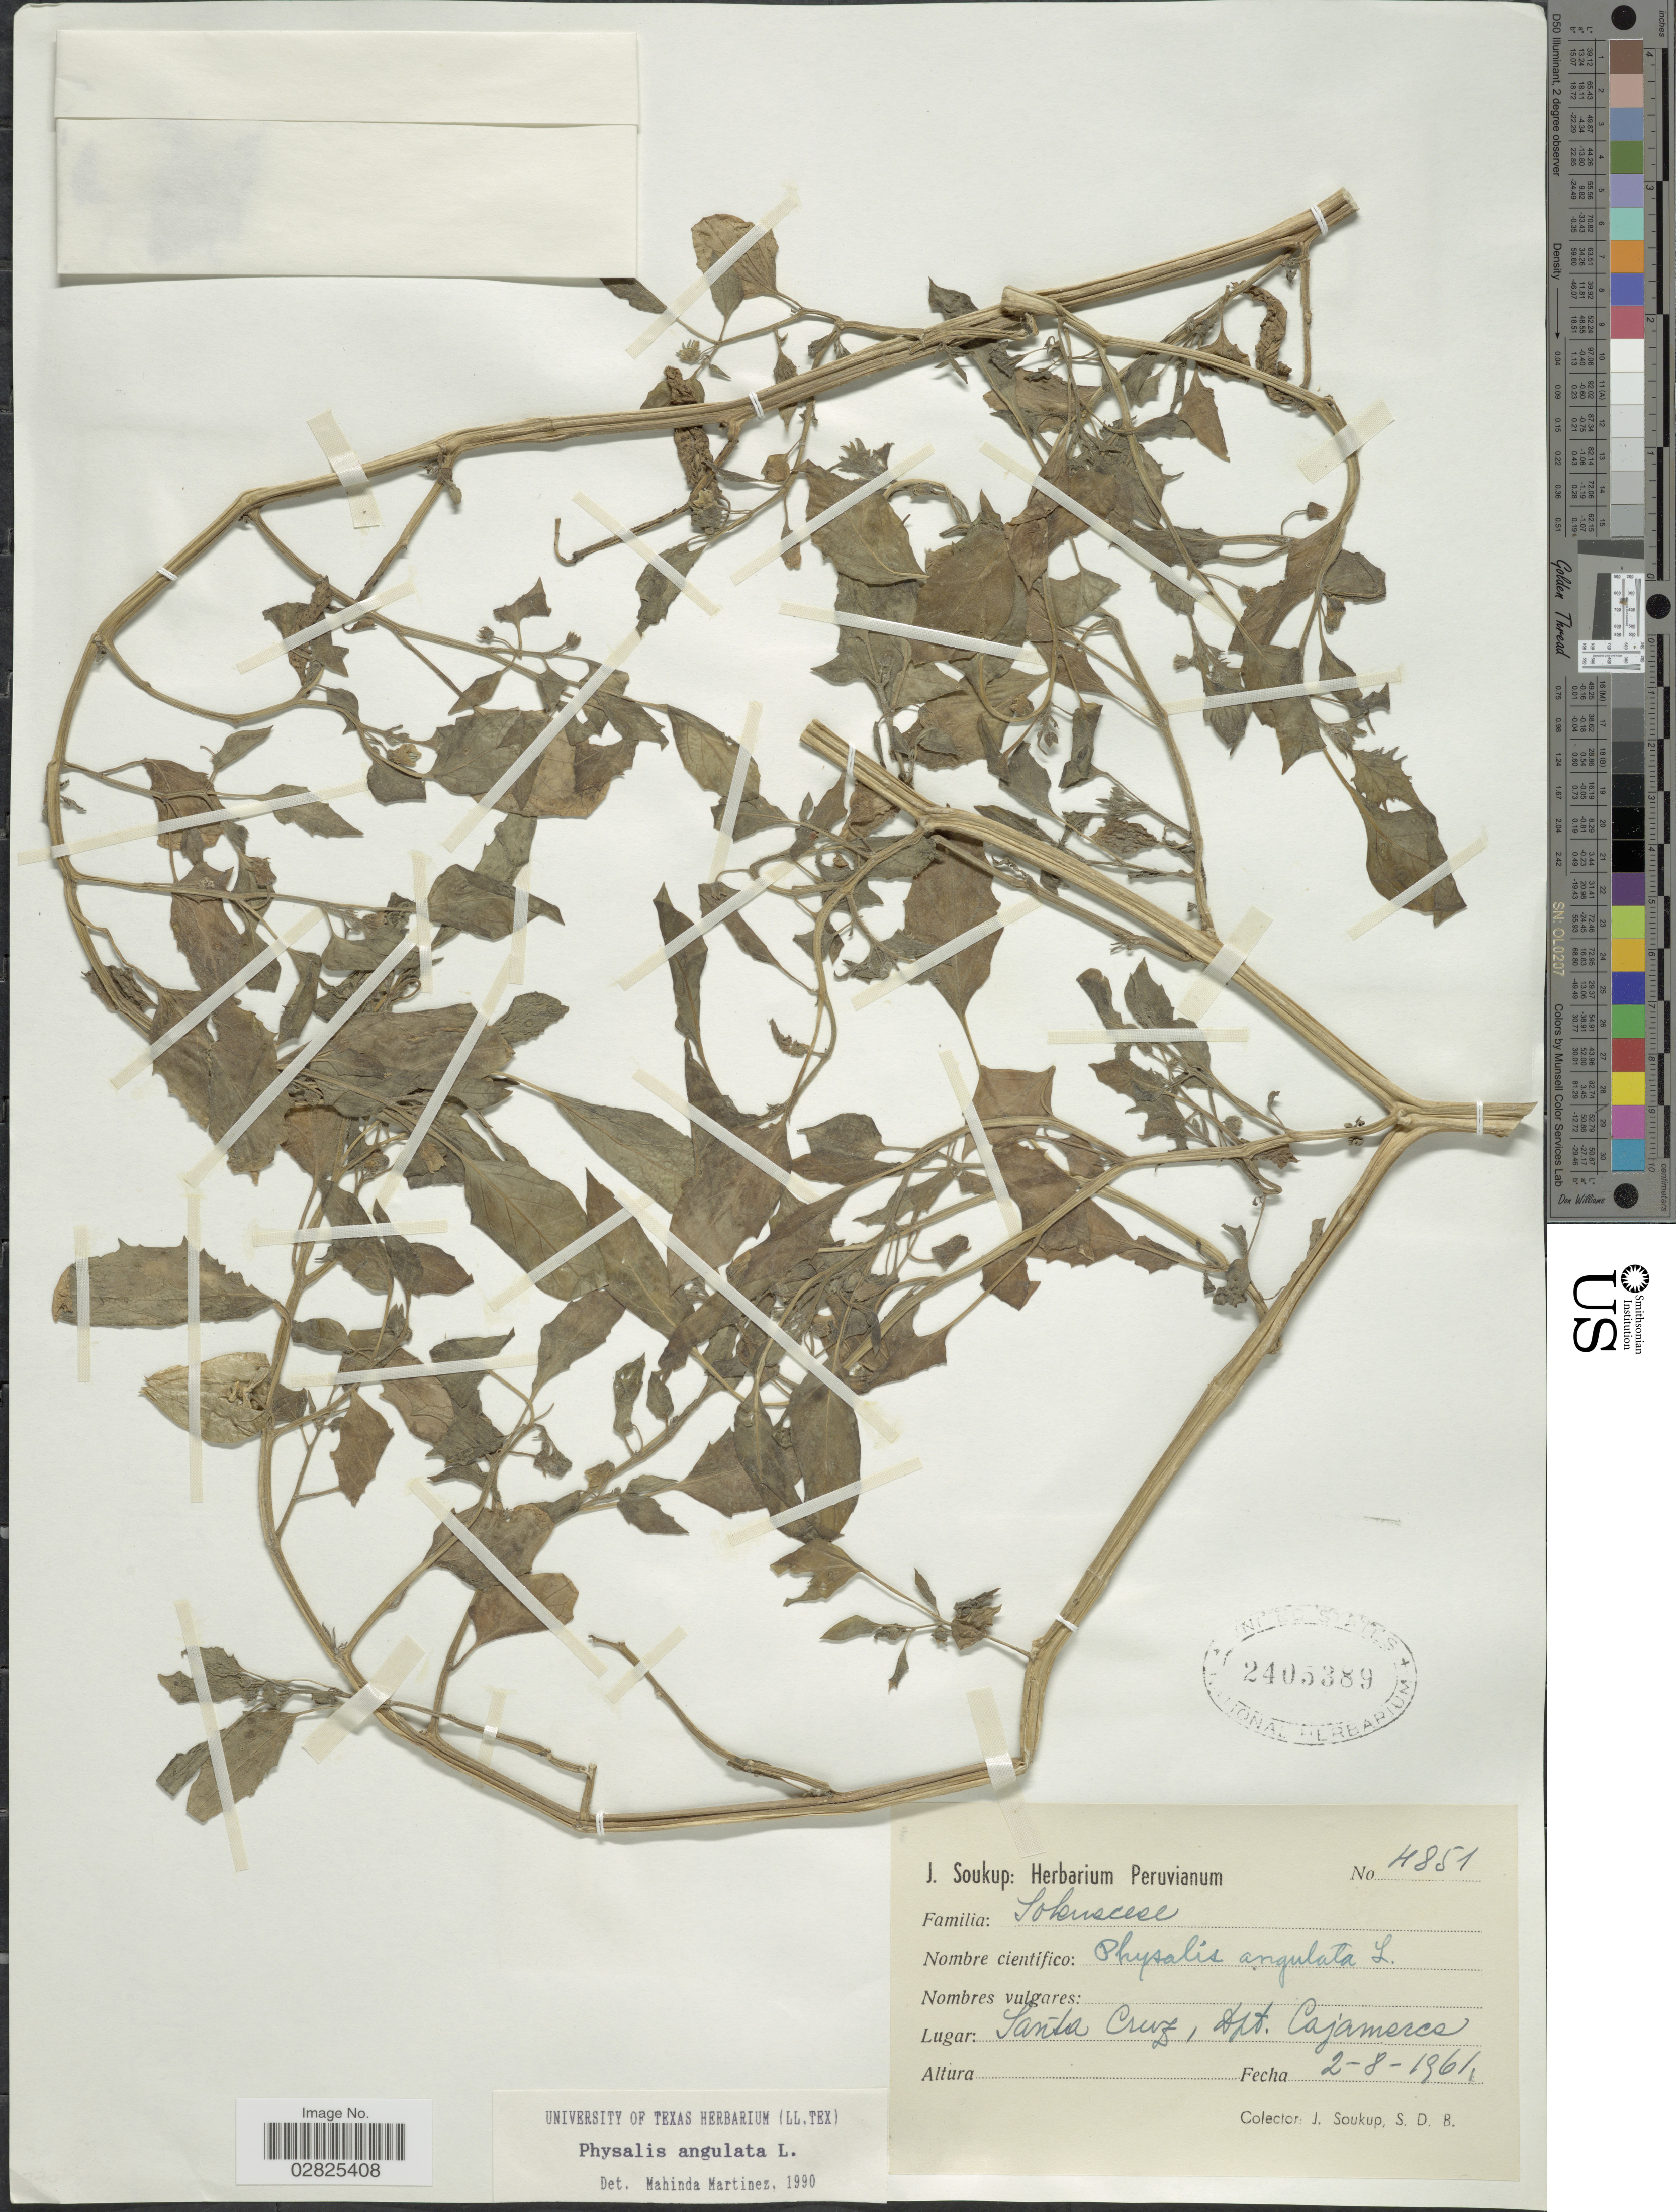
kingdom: Plantae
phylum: Tracheophyta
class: Magnoliopsida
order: Solanales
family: Solanaceae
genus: Physalis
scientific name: Physalis angulata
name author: L.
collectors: J. Soukup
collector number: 4851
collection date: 1961-08-02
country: Peru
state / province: Cajamarca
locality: Santa Cruz, Dpt. Cajamarca.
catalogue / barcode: US 2405389